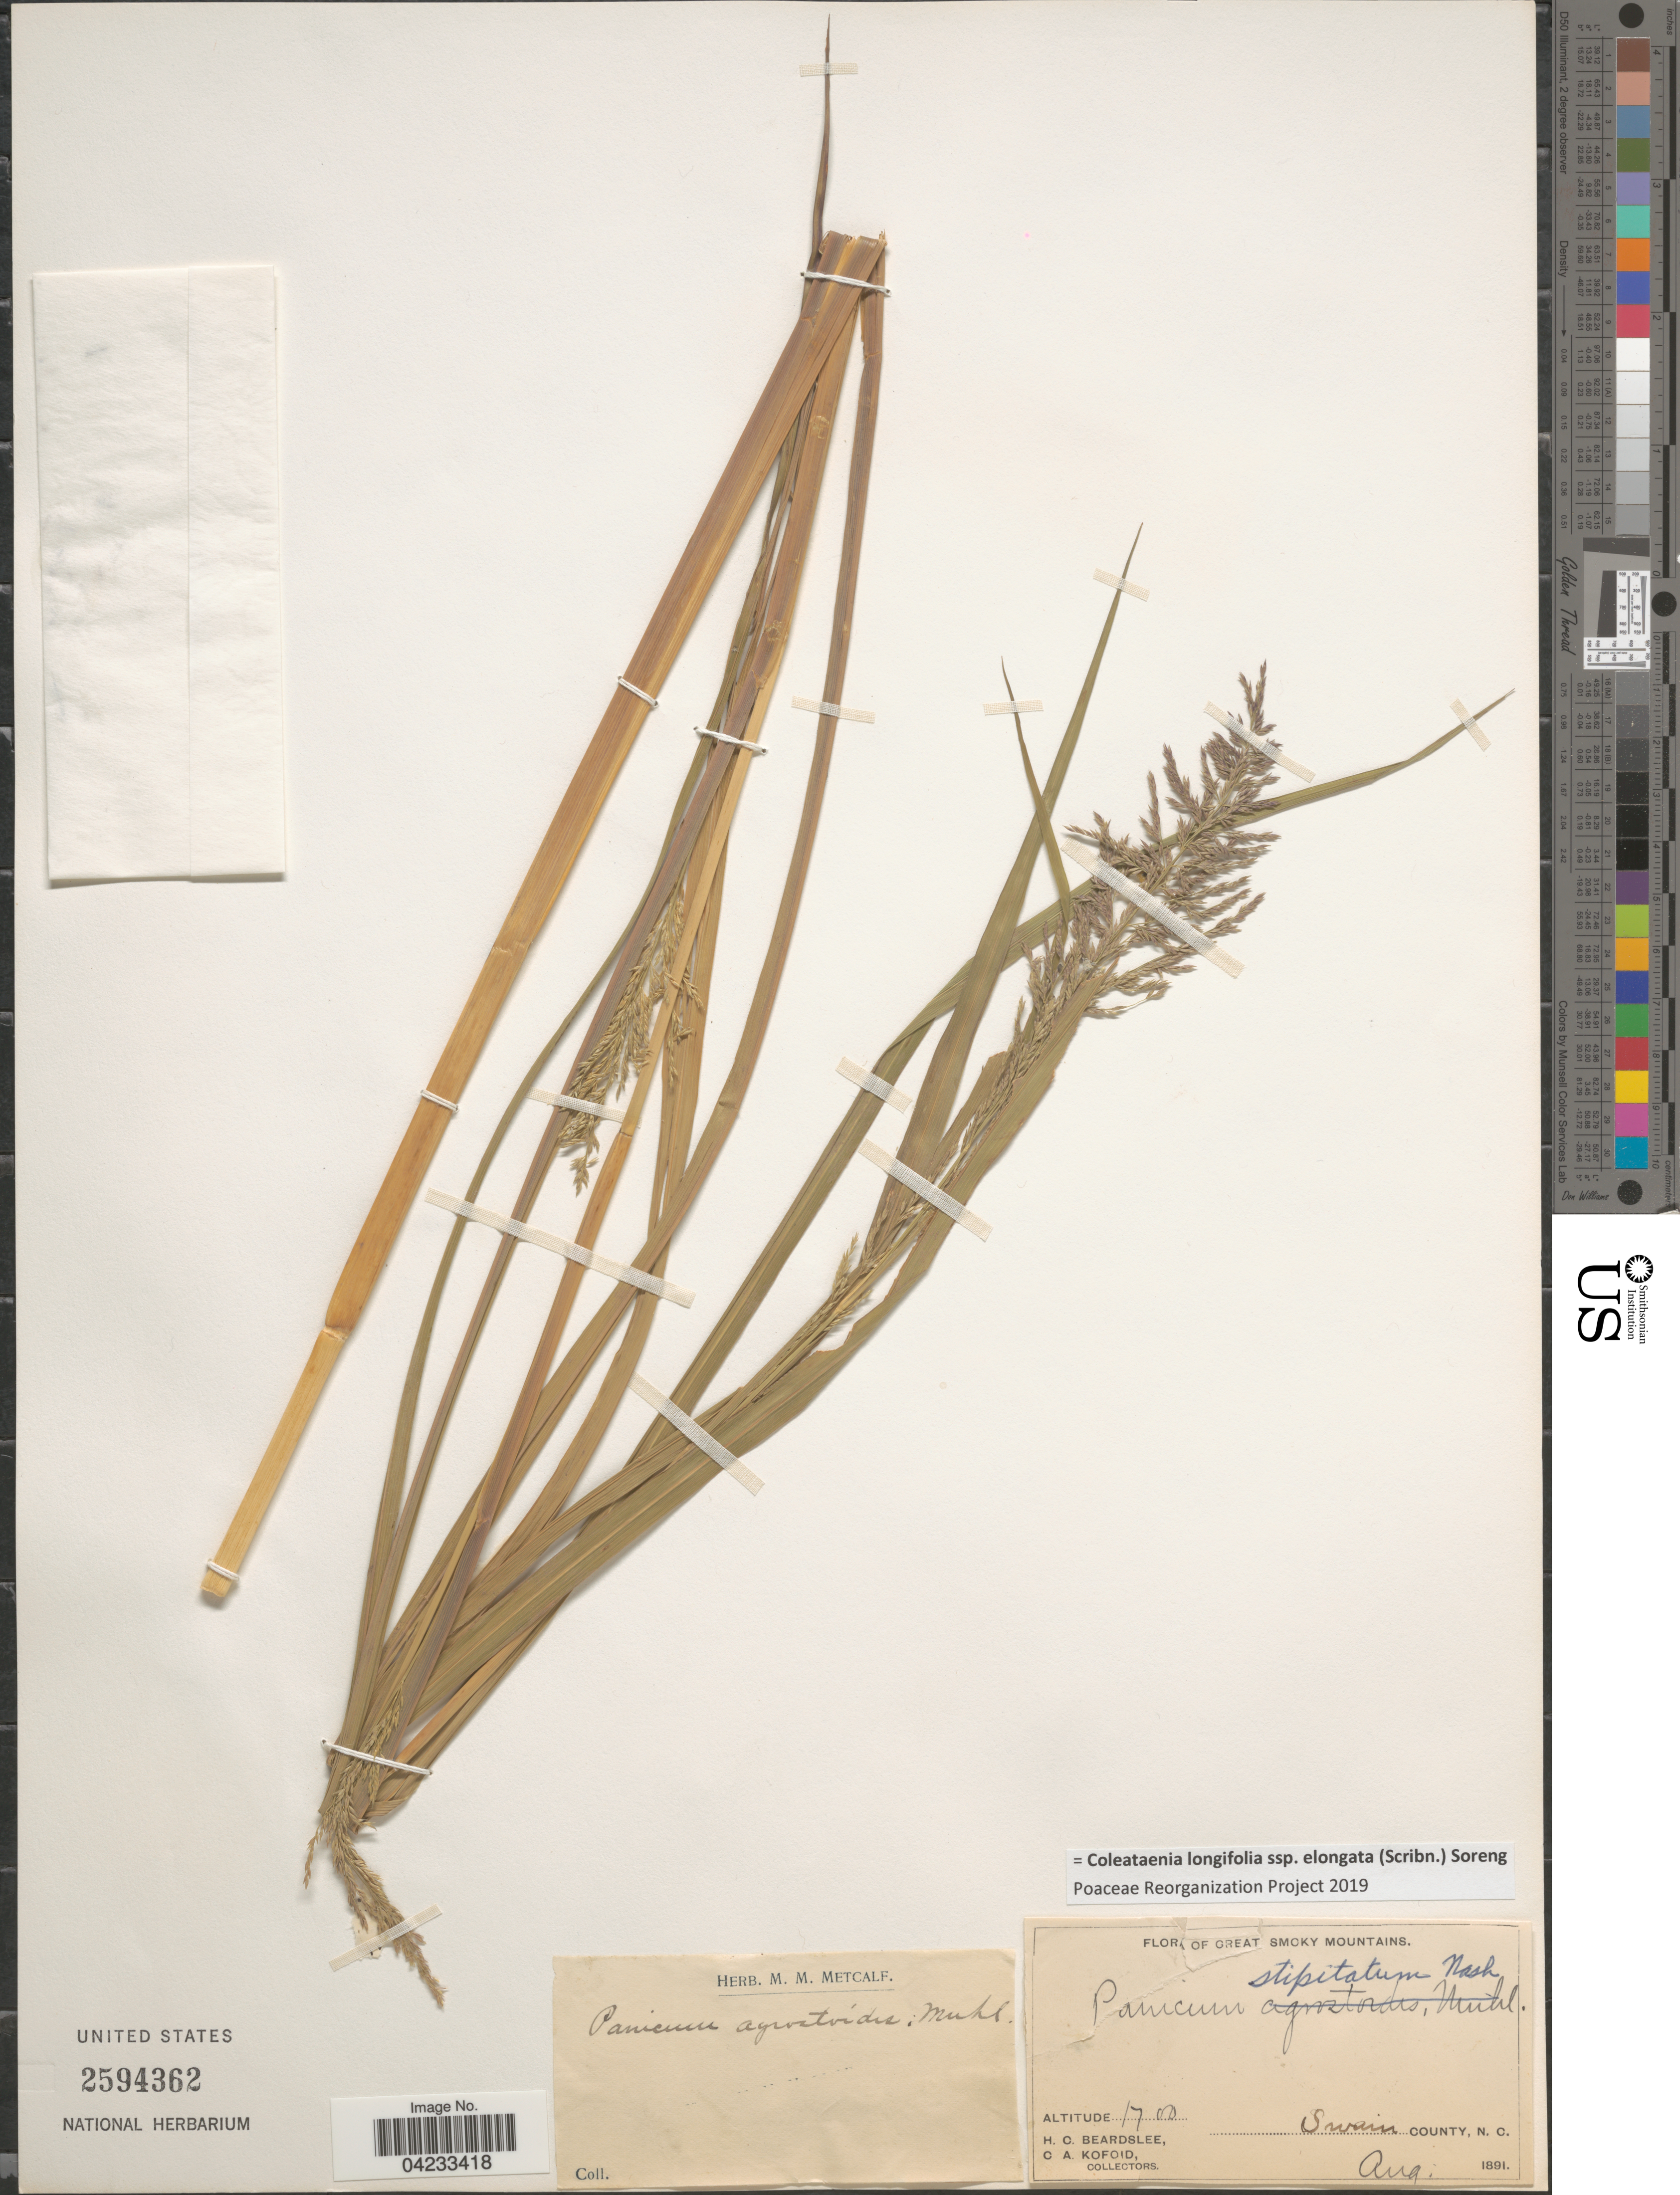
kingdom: Plantae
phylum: Tracheophyta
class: Liliopsida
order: Poales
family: Poaceae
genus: Coleataenia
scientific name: Coleataenia longifolia subsp. elongata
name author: (Scribn.) Soreng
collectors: H. Beardslee & C. Kofoid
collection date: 1891-08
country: United States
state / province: North Carolina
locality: Great Smoky Mountains. Swain County.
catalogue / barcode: US 2594362